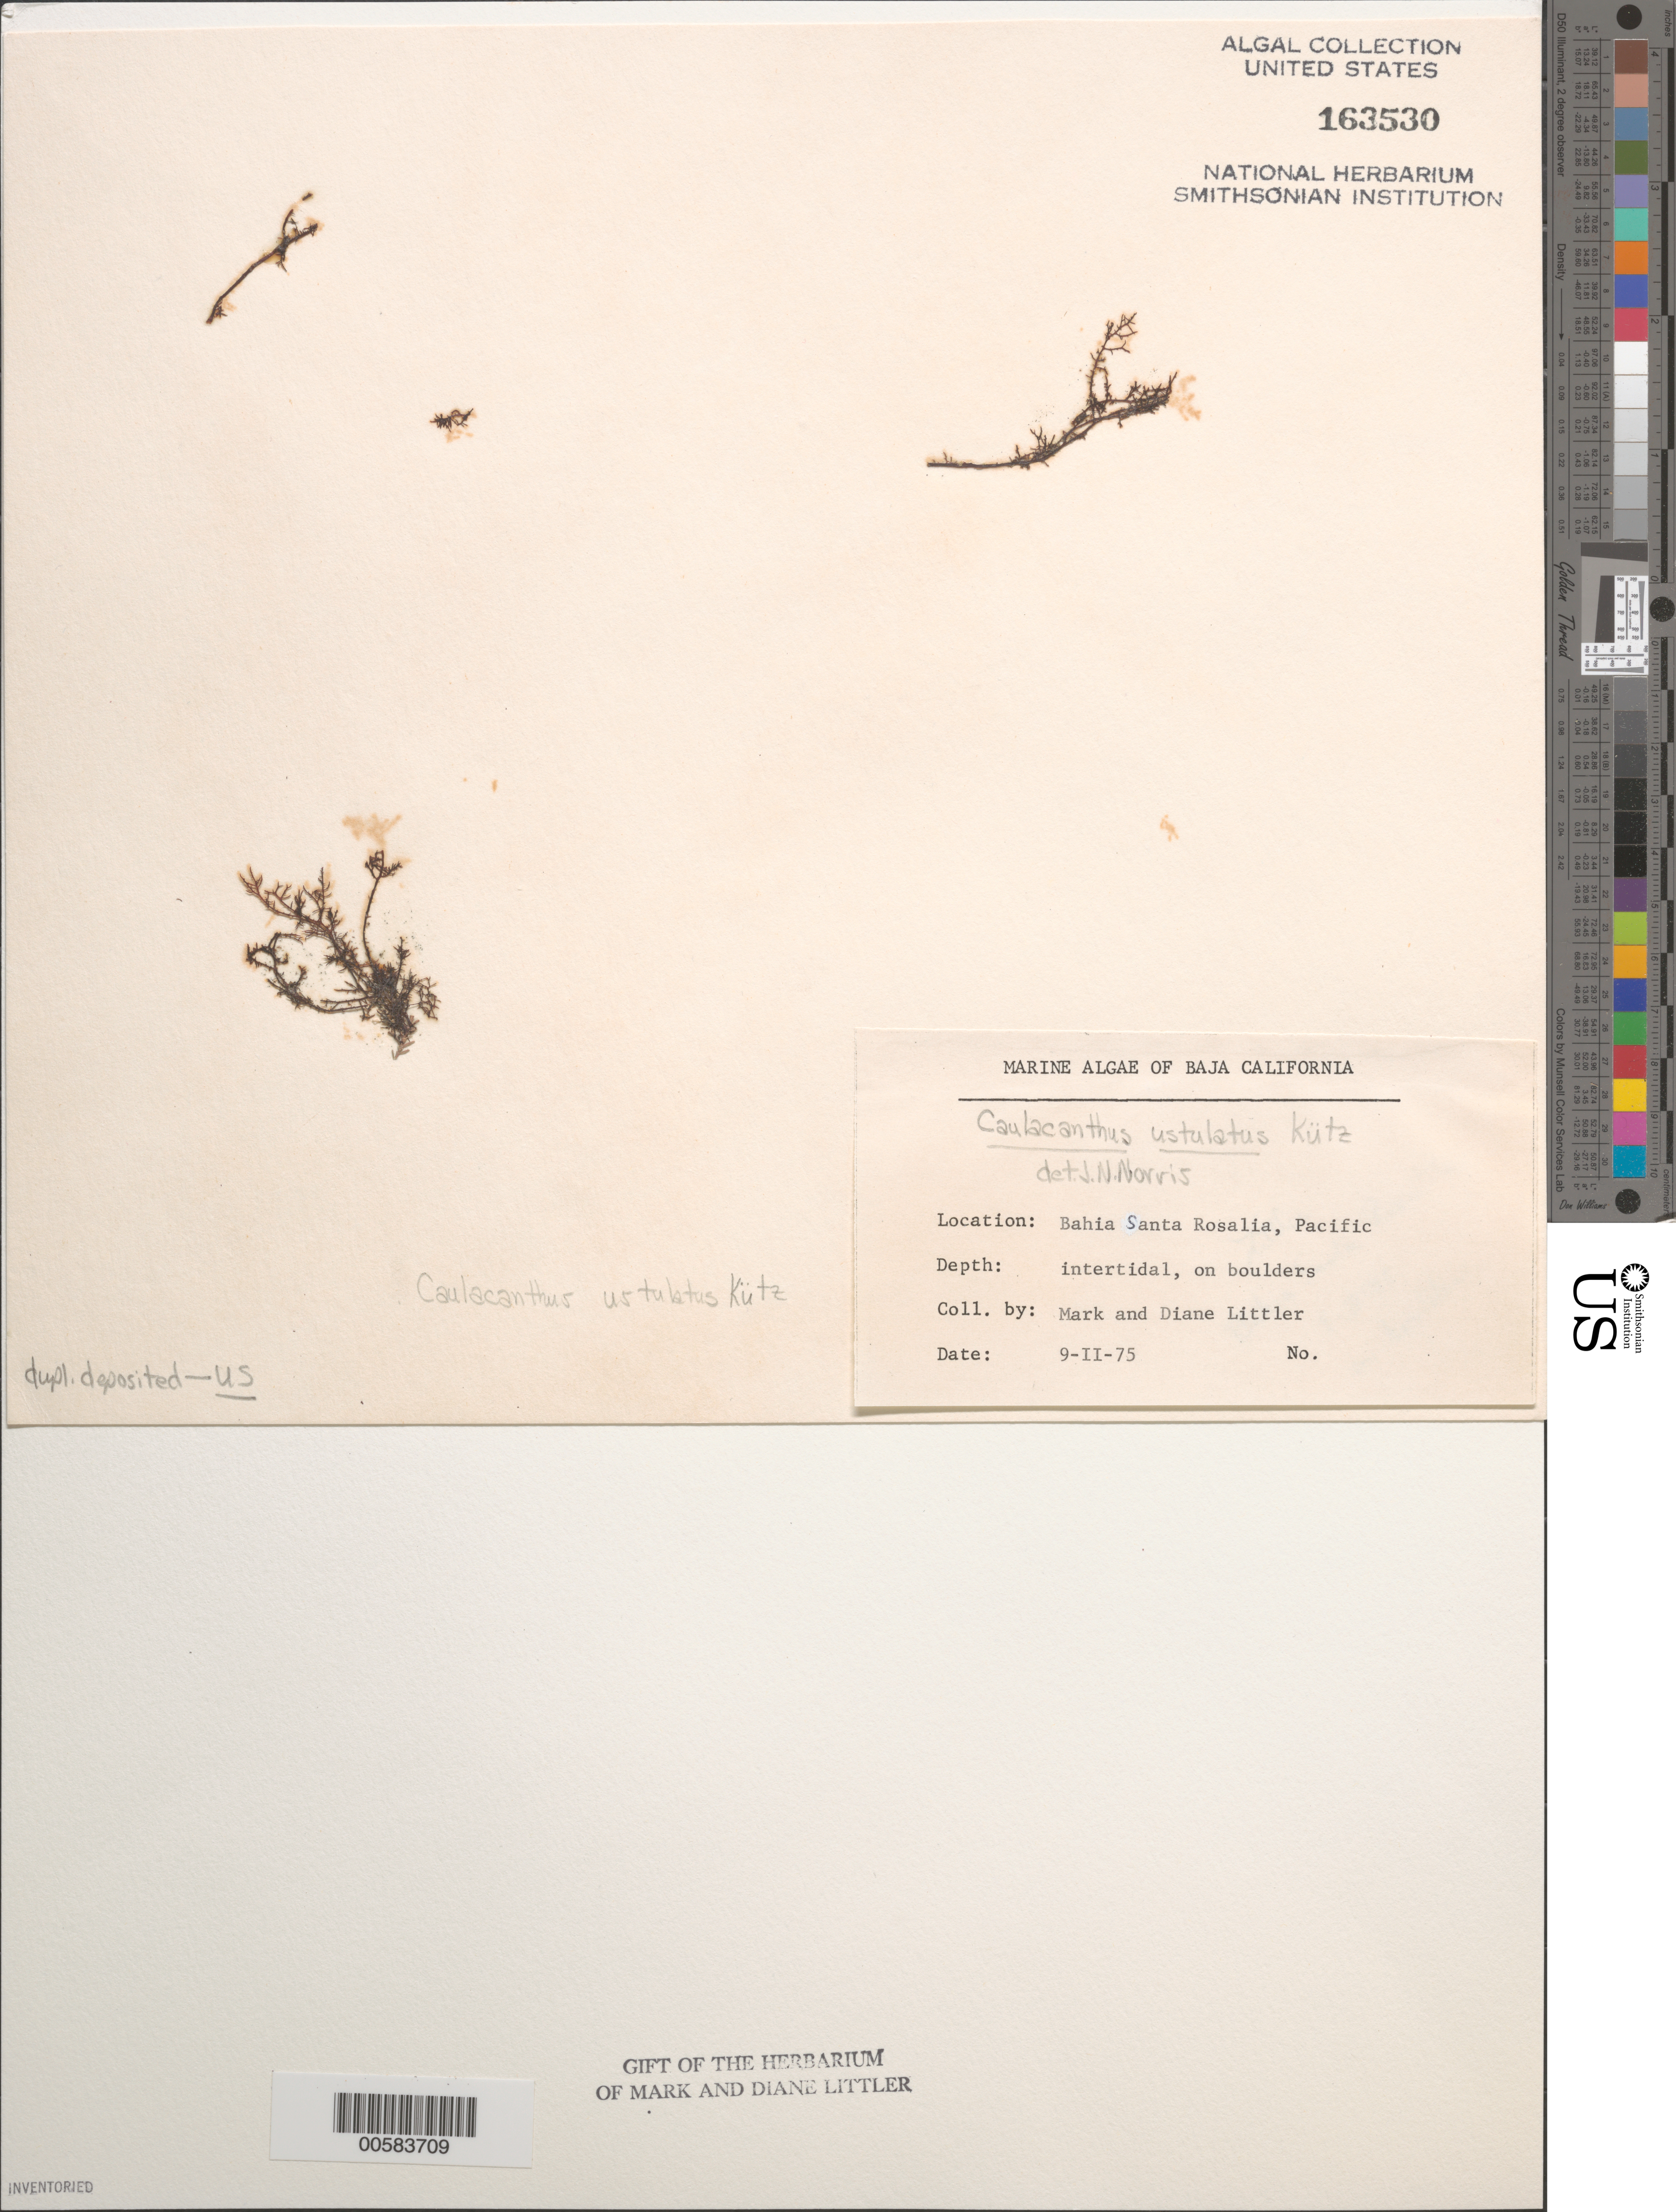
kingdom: Plantae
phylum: Rhodophyta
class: Florideophyceae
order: Gigartinales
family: Caulacanthaceae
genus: Caulacanthus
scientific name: Caulacanthus ustulatus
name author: (Mert. ex Turner) Kütz.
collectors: M. M. Littler & D. S. Littler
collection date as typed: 09 Feb 1975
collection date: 1975-02-09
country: Mexico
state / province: Baja California Sur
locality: Bahia Santa Rosalia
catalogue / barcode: US 163530